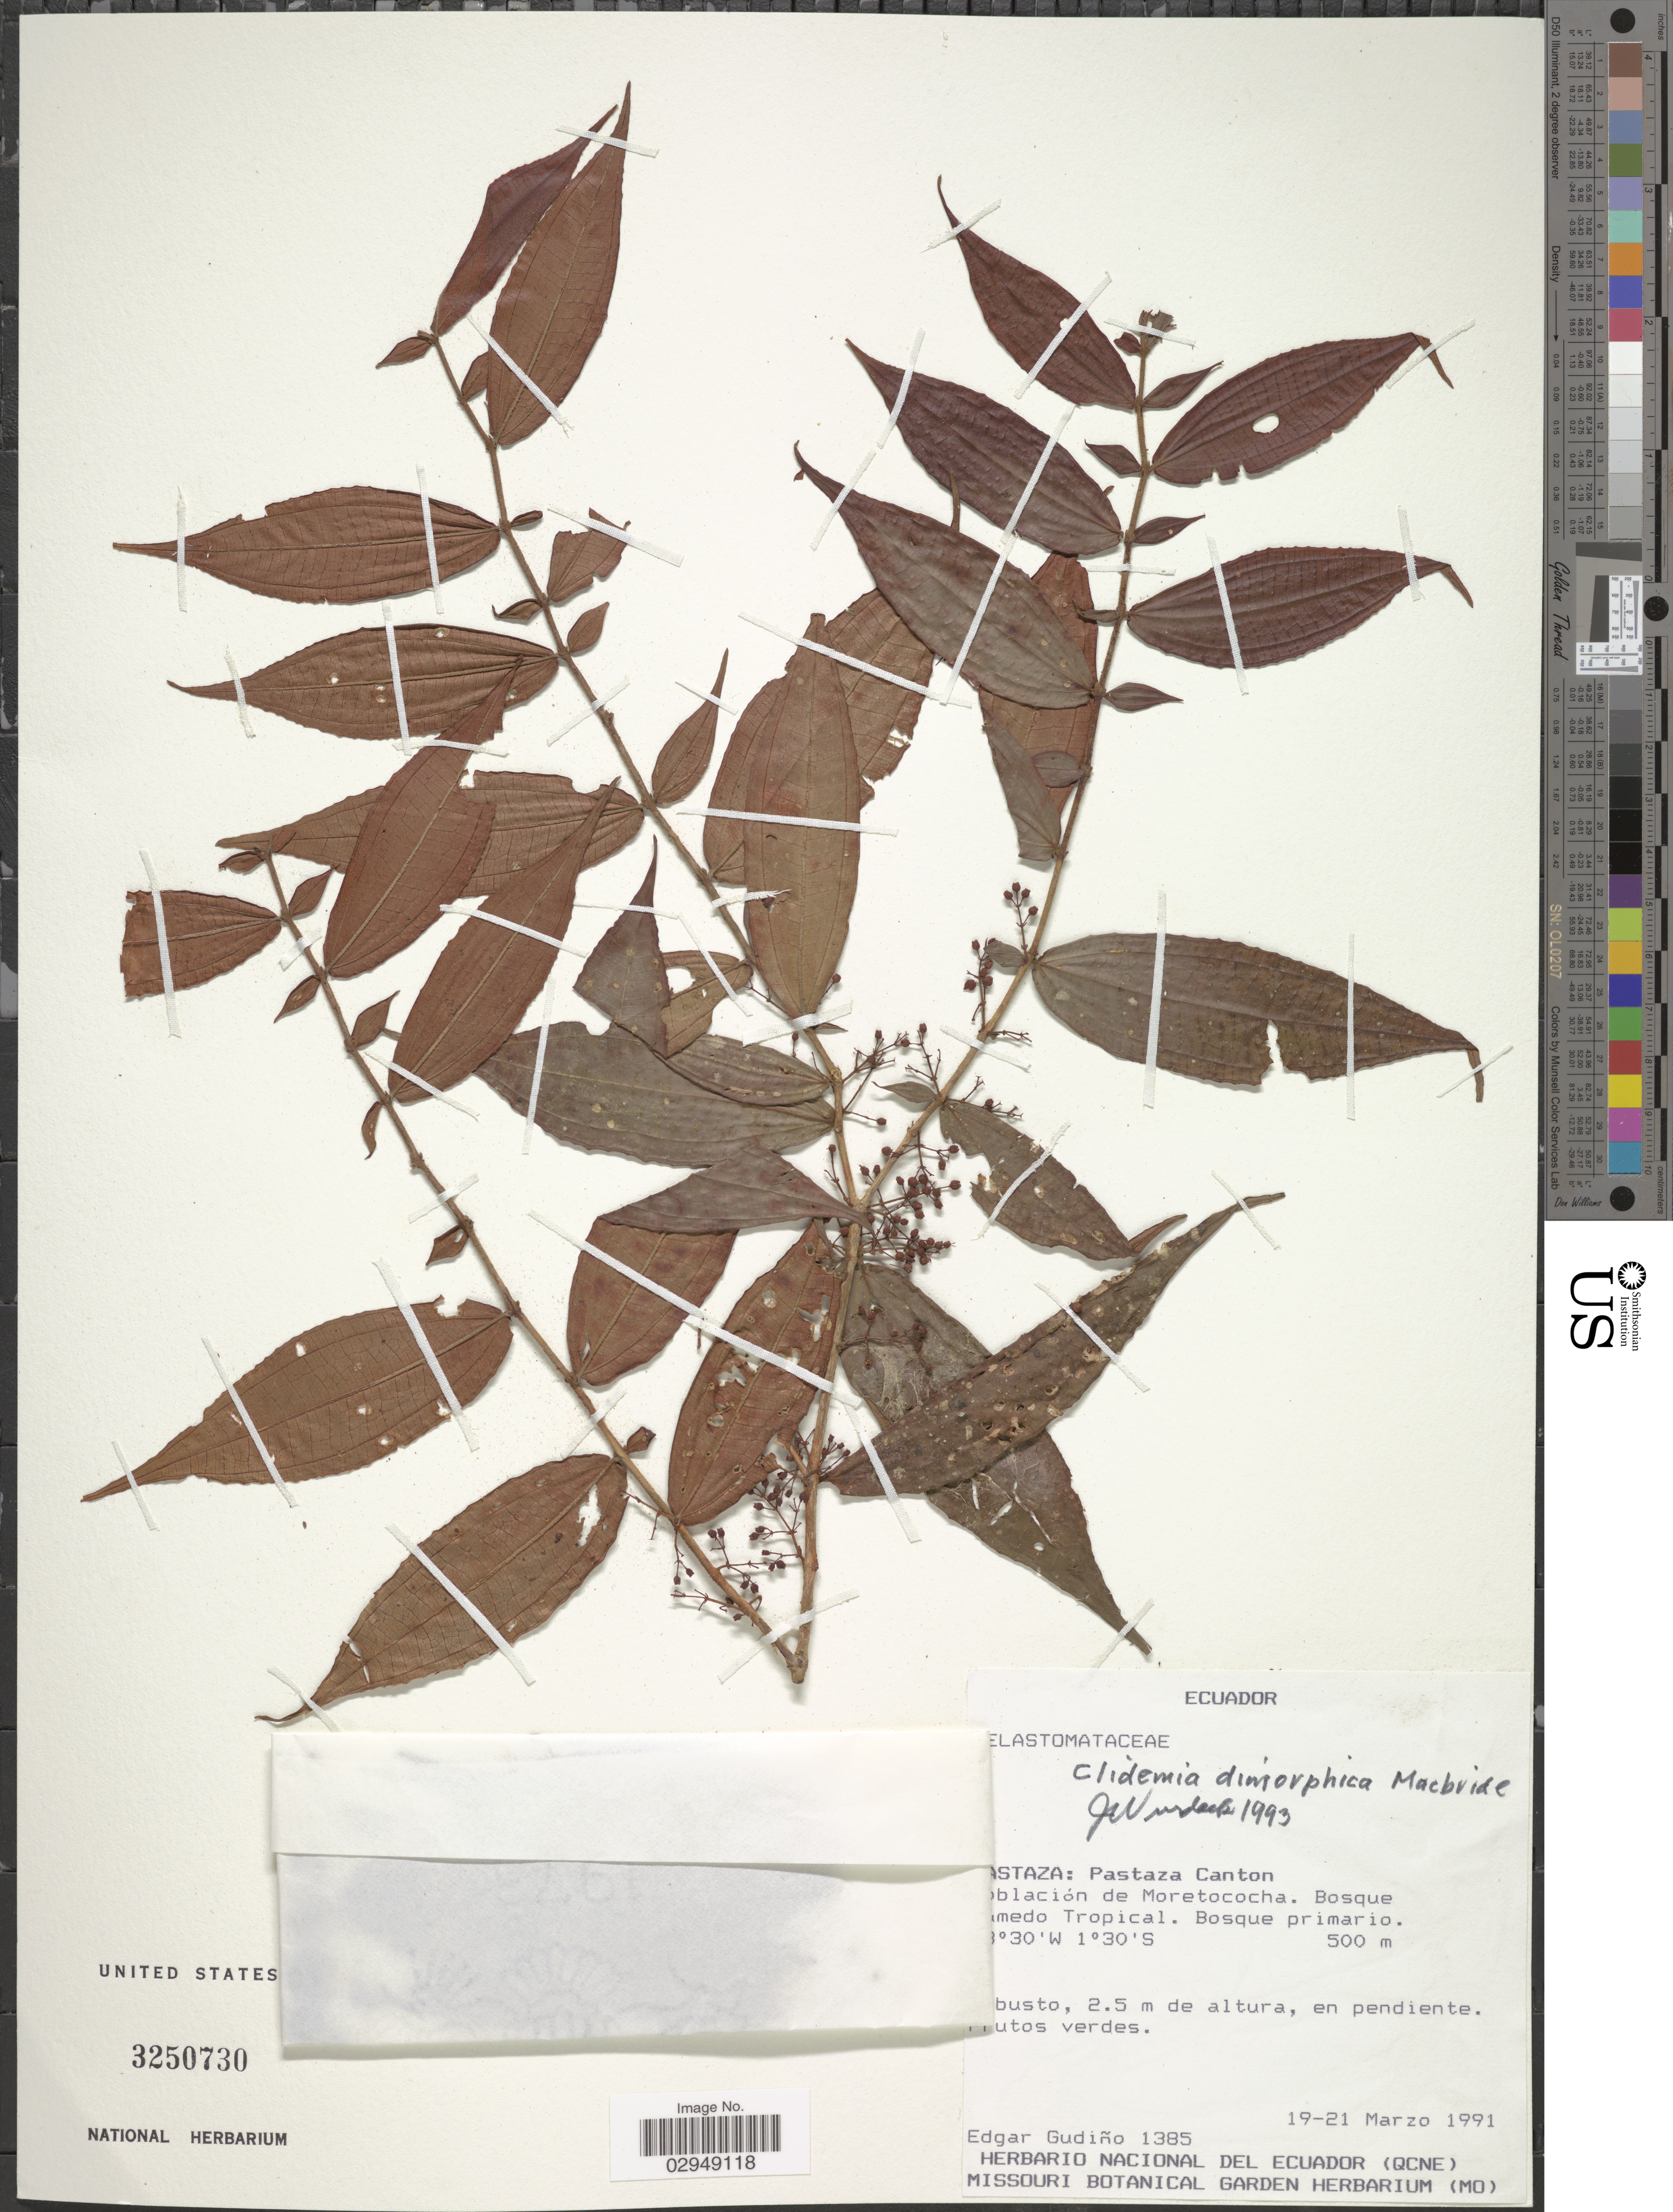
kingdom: Plantae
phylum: Tracheophyta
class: Magnoliopsida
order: Myrtales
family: Melastomataceae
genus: Clidemia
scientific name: Clidemia dimorphica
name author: J.F. Macbr.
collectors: E. Gudiño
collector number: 1385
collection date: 1991-03-19/1991-03-21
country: Ecuador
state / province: Pastaza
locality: Pastaza Canton, Población de Moretococha, Bosque Humedo Tropical.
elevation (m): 500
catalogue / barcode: US 325730